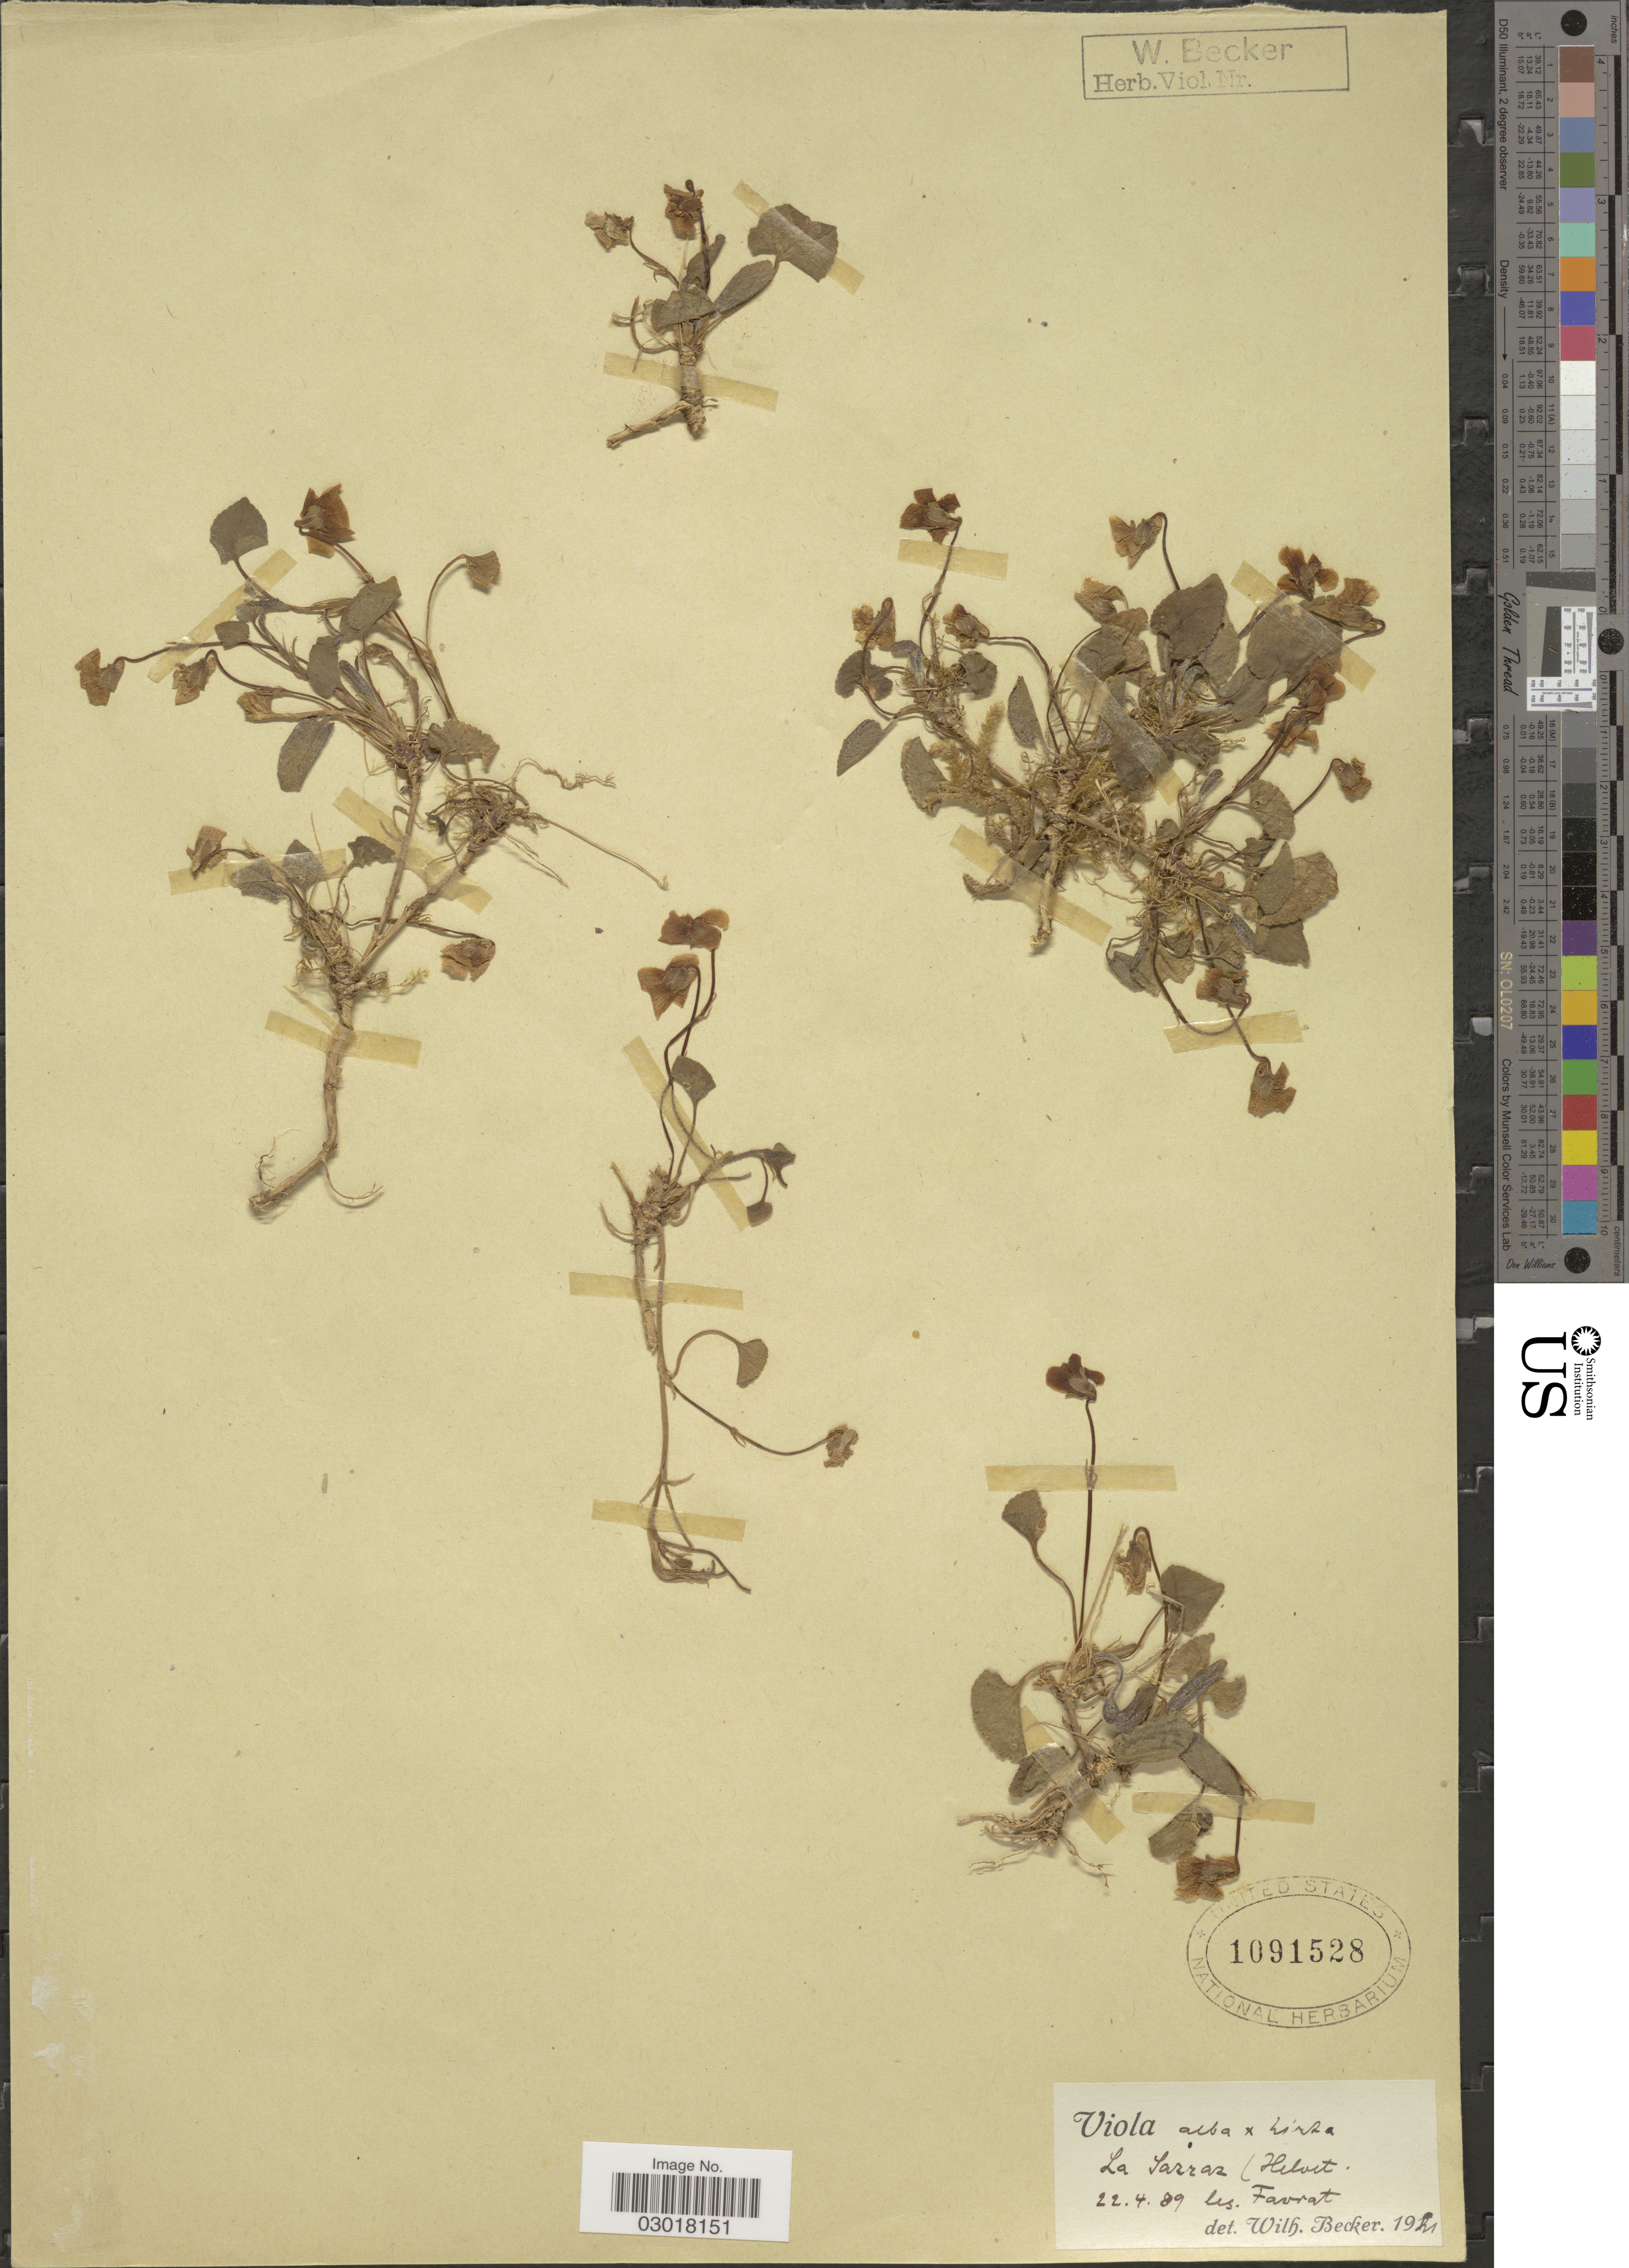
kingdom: Plantae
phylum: Tracheophyta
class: Magnoliopsida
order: Malpighiales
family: Violaceae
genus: Viola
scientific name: Viola alba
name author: Besser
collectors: L. Favrat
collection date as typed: Transcribed d/m/y: 22/4/89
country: Switzerland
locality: La Sarraz (Helvet.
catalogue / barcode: US 1091528